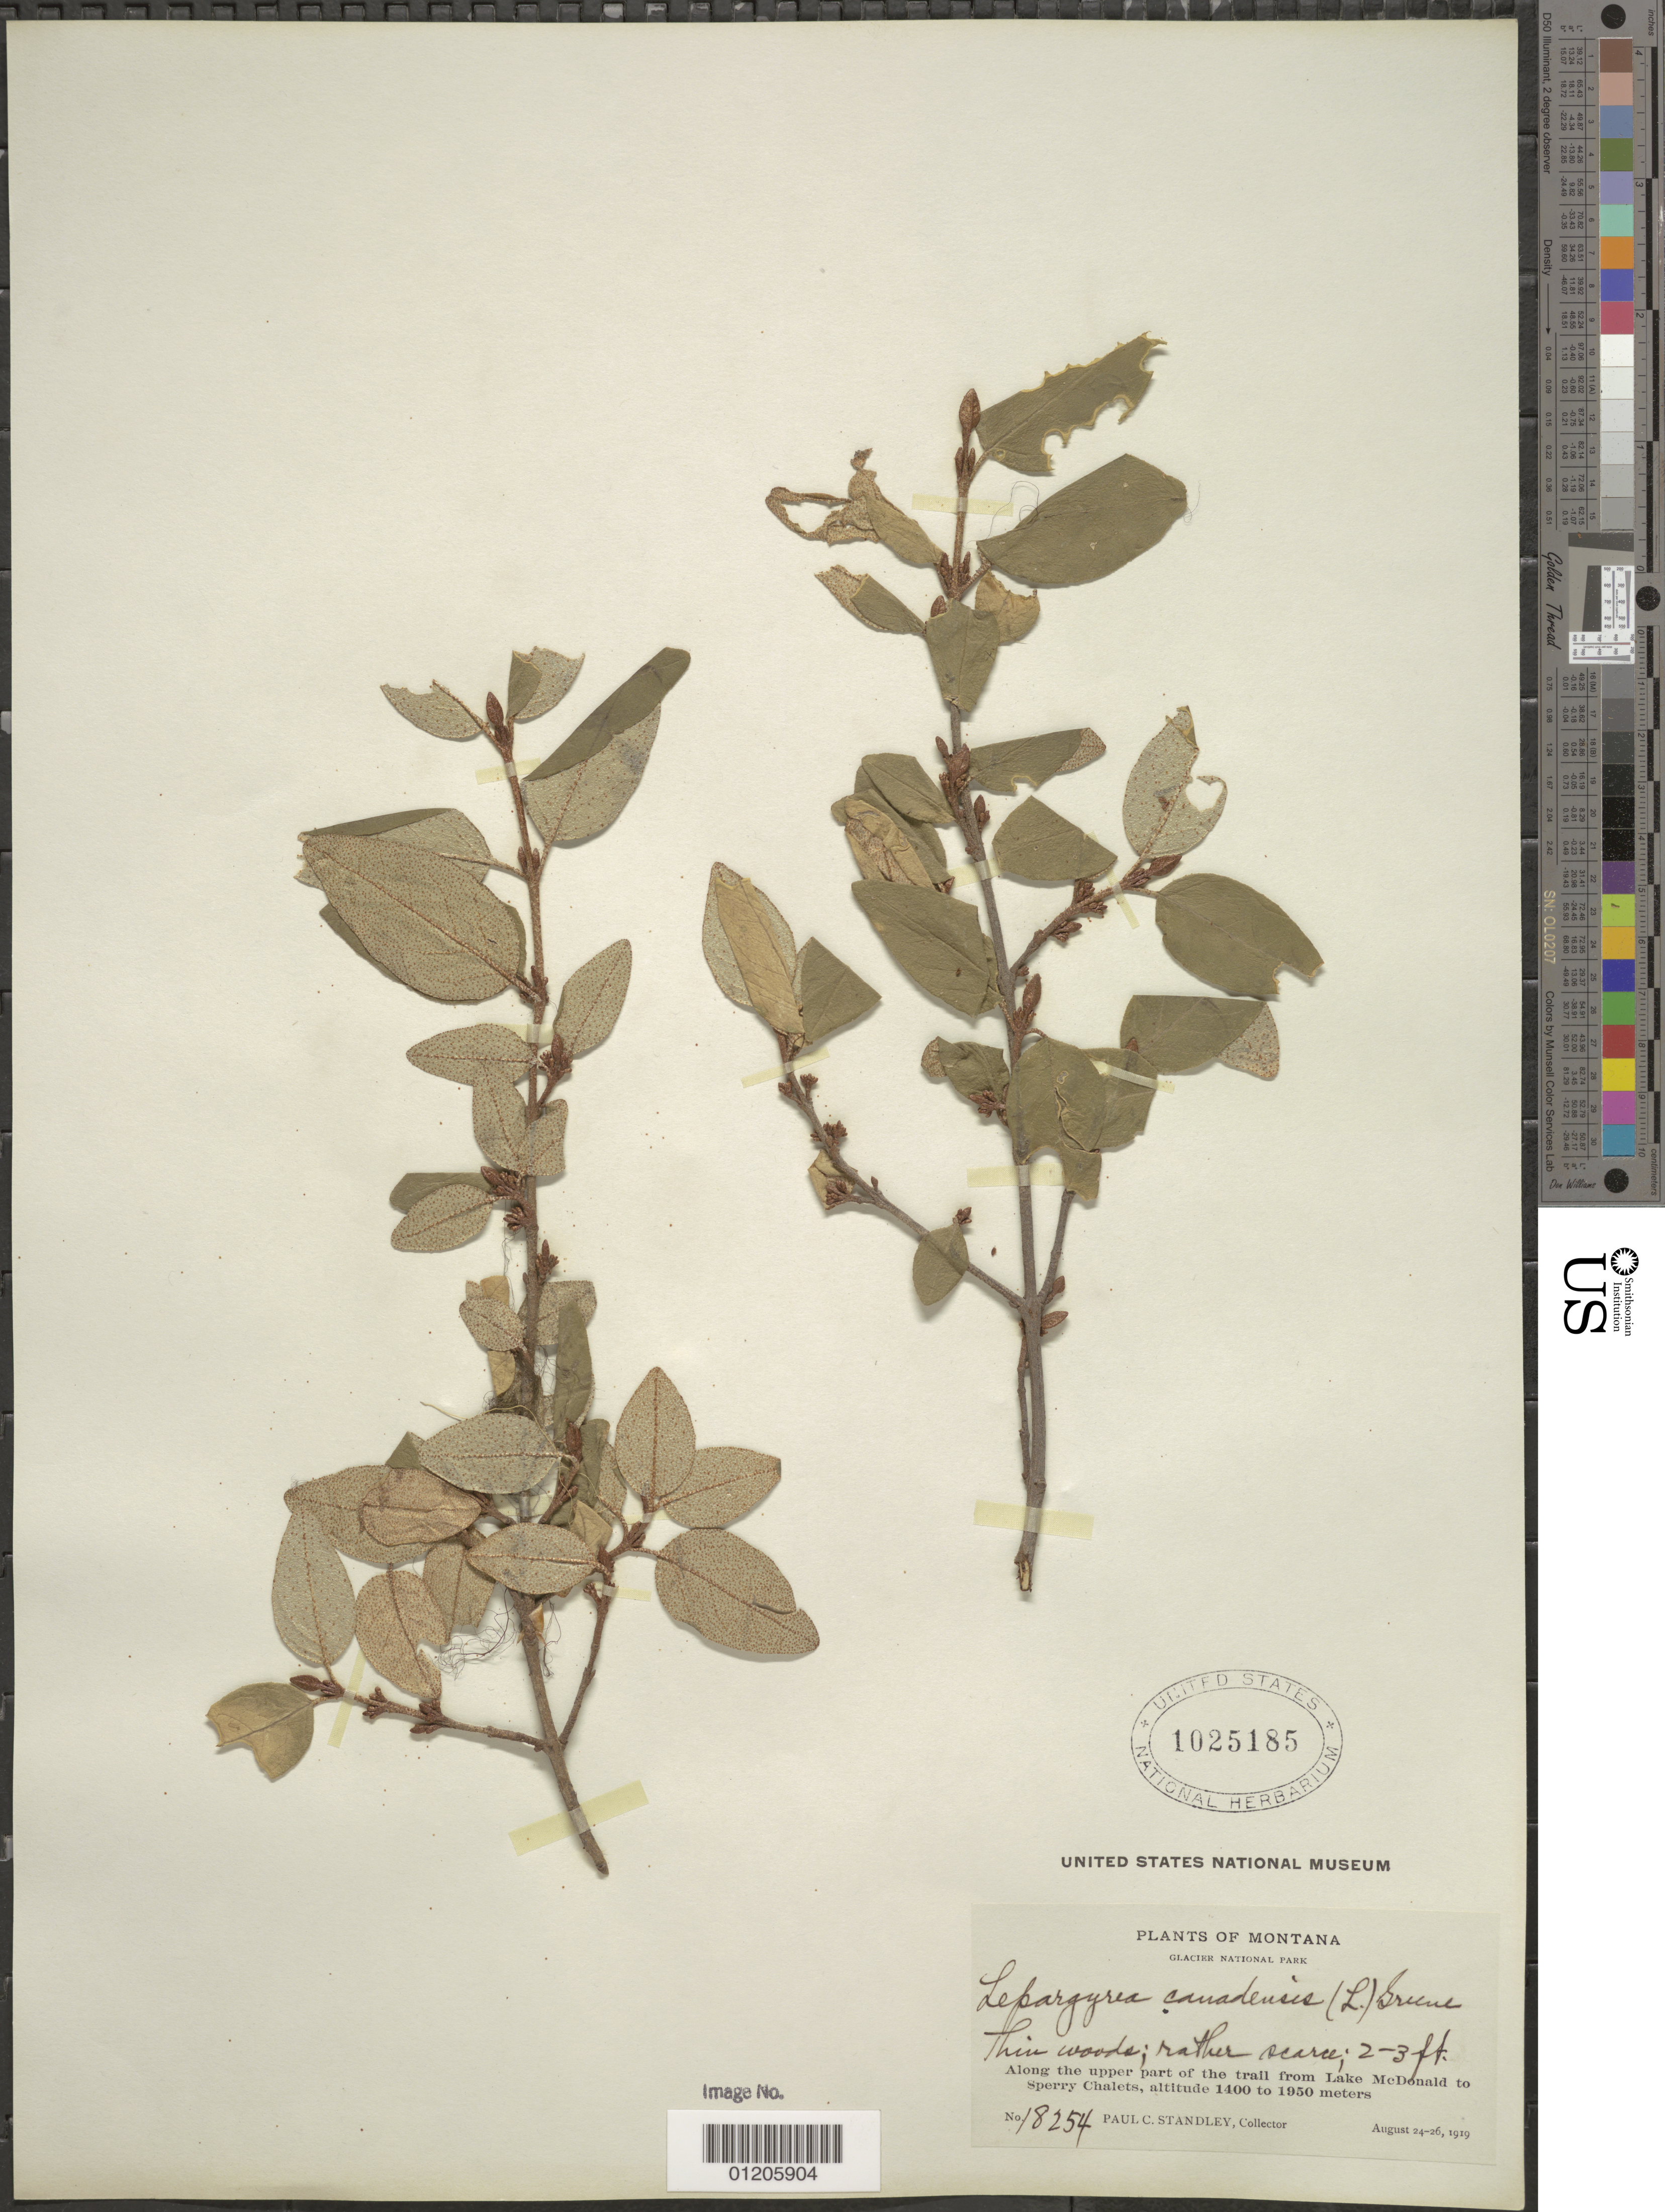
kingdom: Plantae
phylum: Tracheophyta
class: Magnoliopsida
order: Rosales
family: Elaeagnaceae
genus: Shepherdia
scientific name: Shepherdia canadensis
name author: (L.) Nutt.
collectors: P. C. Standley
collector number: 18254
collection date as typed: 24 Aug 1919 to 26 Aug 1919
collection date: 1919-08-24/1919-08-26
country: United States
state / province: Montana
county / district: Flathead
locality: Glacier National Park, along the upper part of the trail from Lake McDonald to Sperry Chalets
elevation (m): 1400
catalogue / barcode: US 1025185